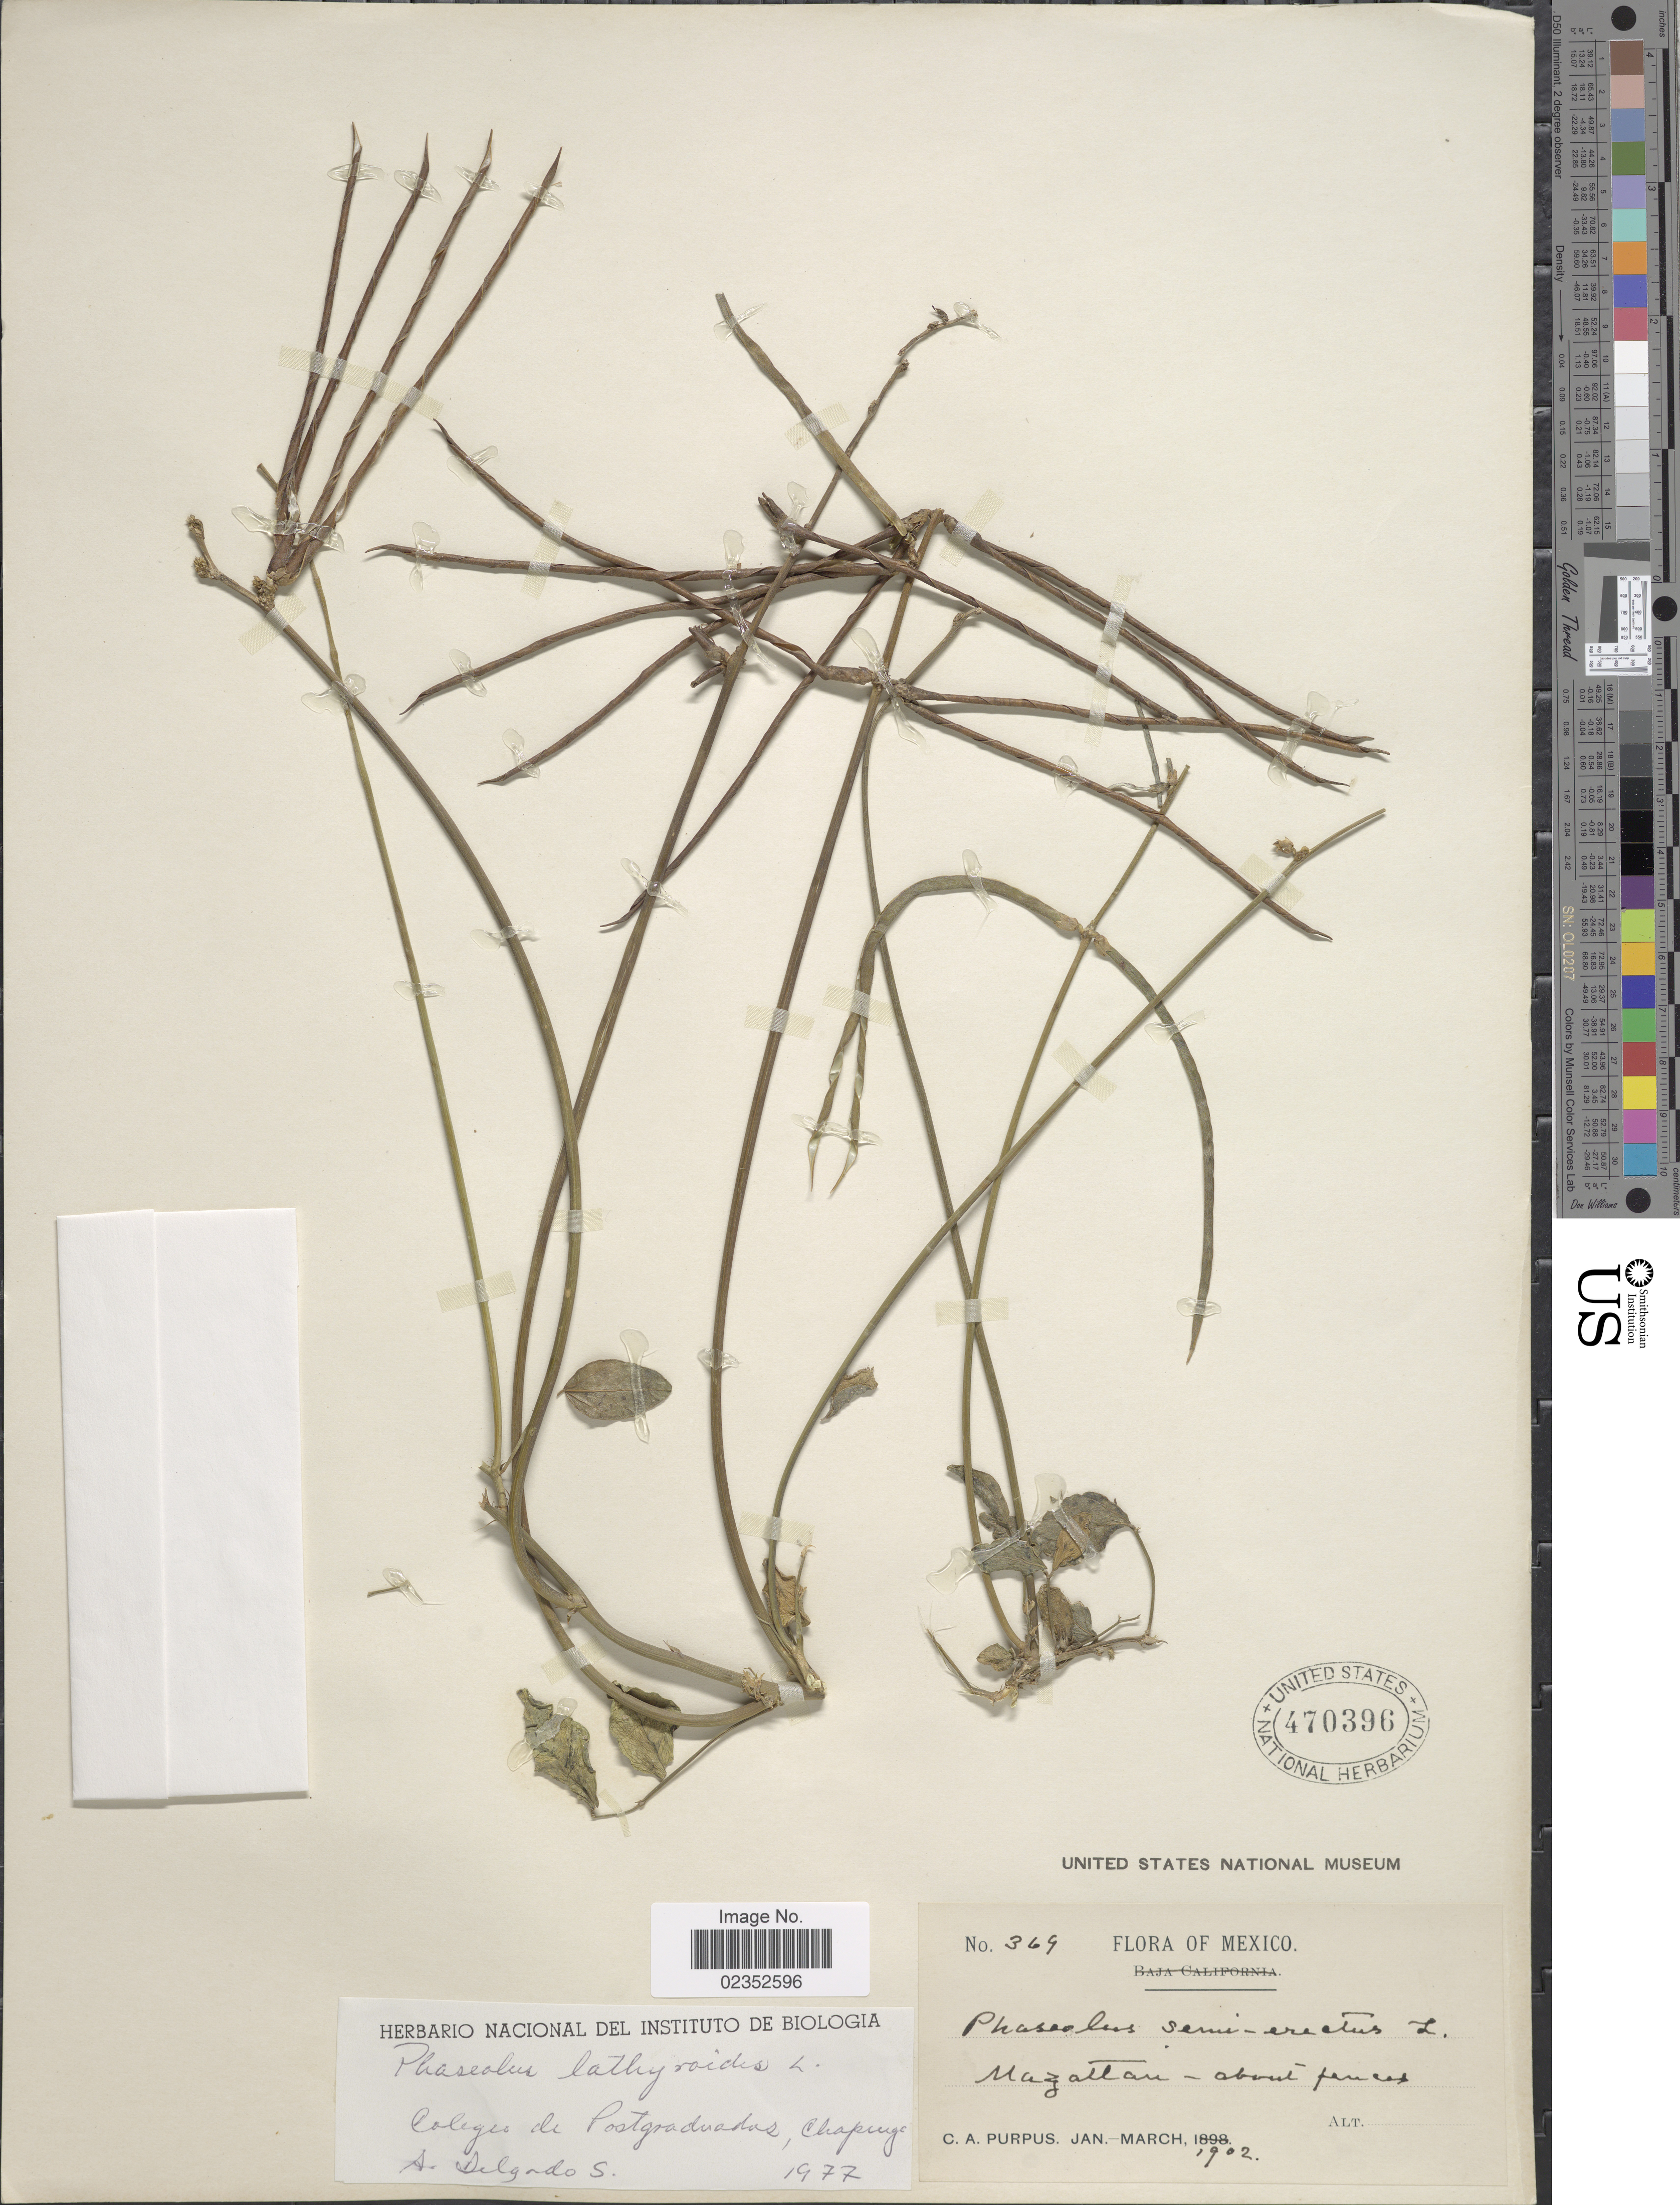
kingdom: Plantae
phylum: Tracheophyta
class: Magnoliopsida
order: Fabales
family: Fabaceae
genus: Macroptilium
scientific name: Macroptilium lathyroides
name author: (L.) Urb.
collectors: C. A. Purpus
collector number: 369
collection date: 1902-01/1902-03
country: Honduras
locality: Mazatlan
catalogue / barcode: US 470396